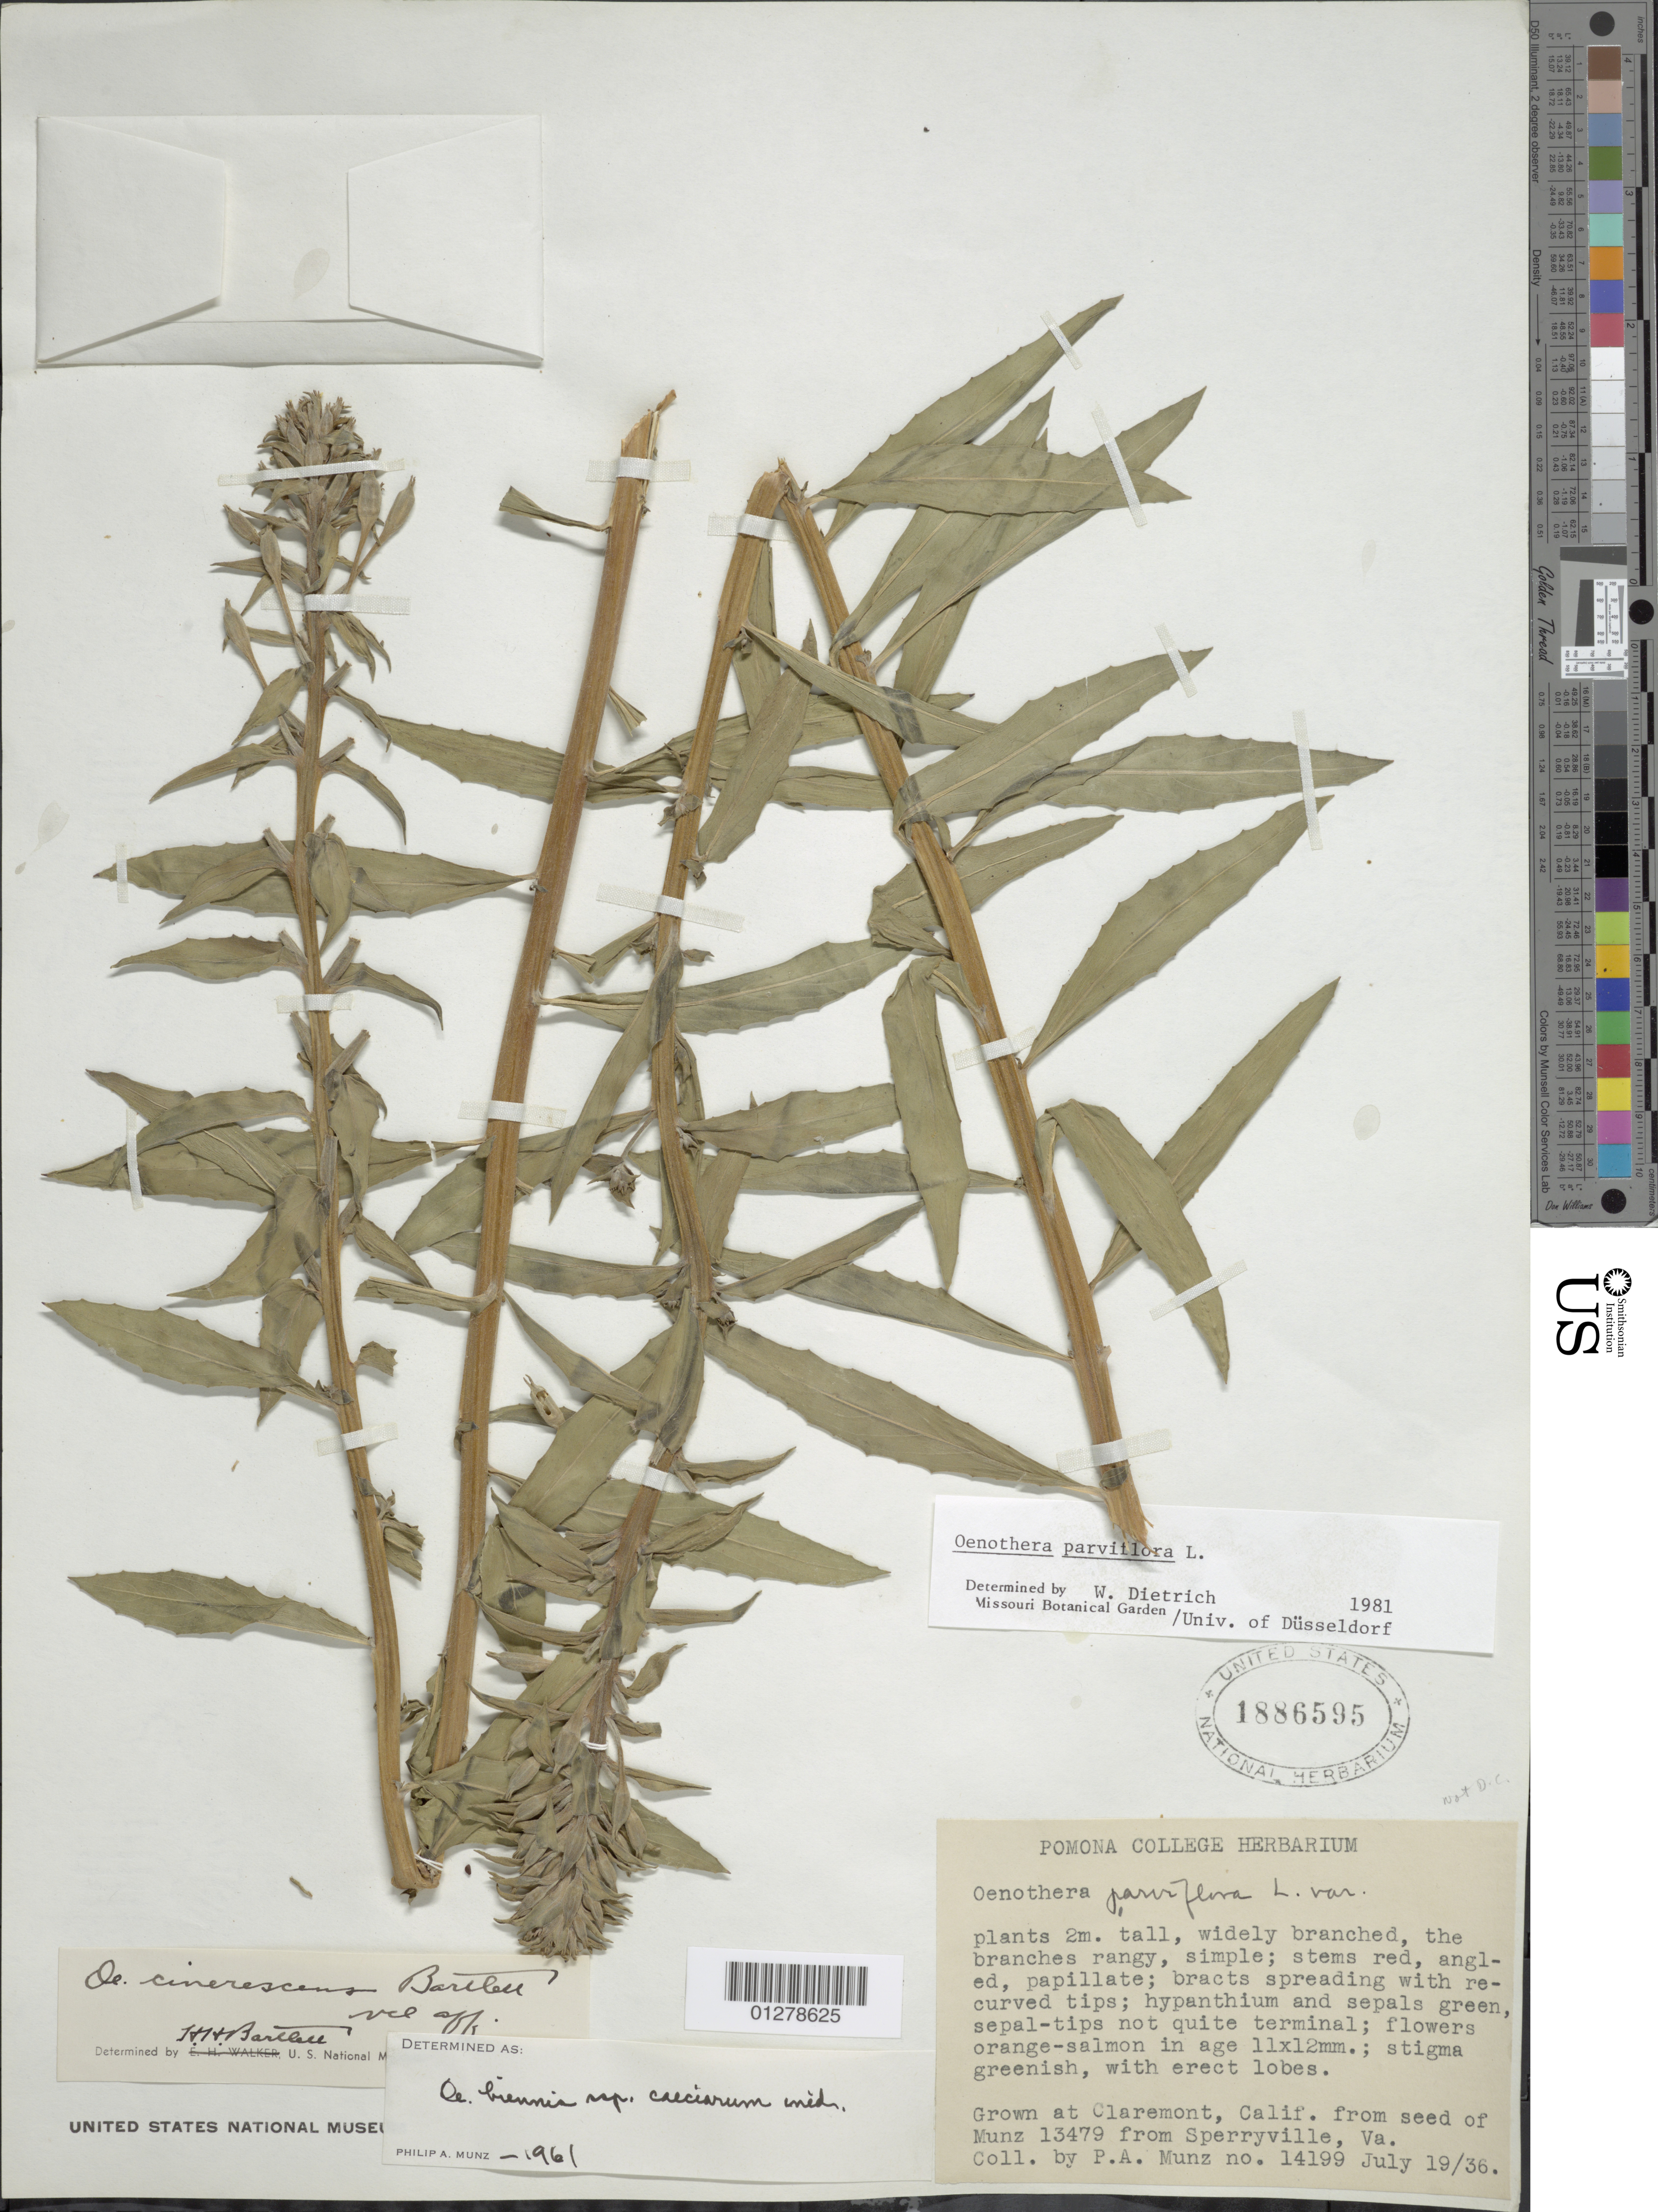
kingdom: Plantae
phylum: Tracheophyta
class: Magnoliopsida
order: Myrtales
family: Onagraceae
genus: Oenothera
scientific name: Oenothera parviflora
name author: L.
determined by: Munz, Philip A.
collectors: P. A. Munz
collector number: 14199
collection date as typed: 19 Jul 1936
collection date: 1936-07-19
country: United States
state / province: California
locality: Claremont, Pomona College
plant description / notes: From seed of Munz13479 from Sperryville, VA.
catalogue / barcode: US 1886595